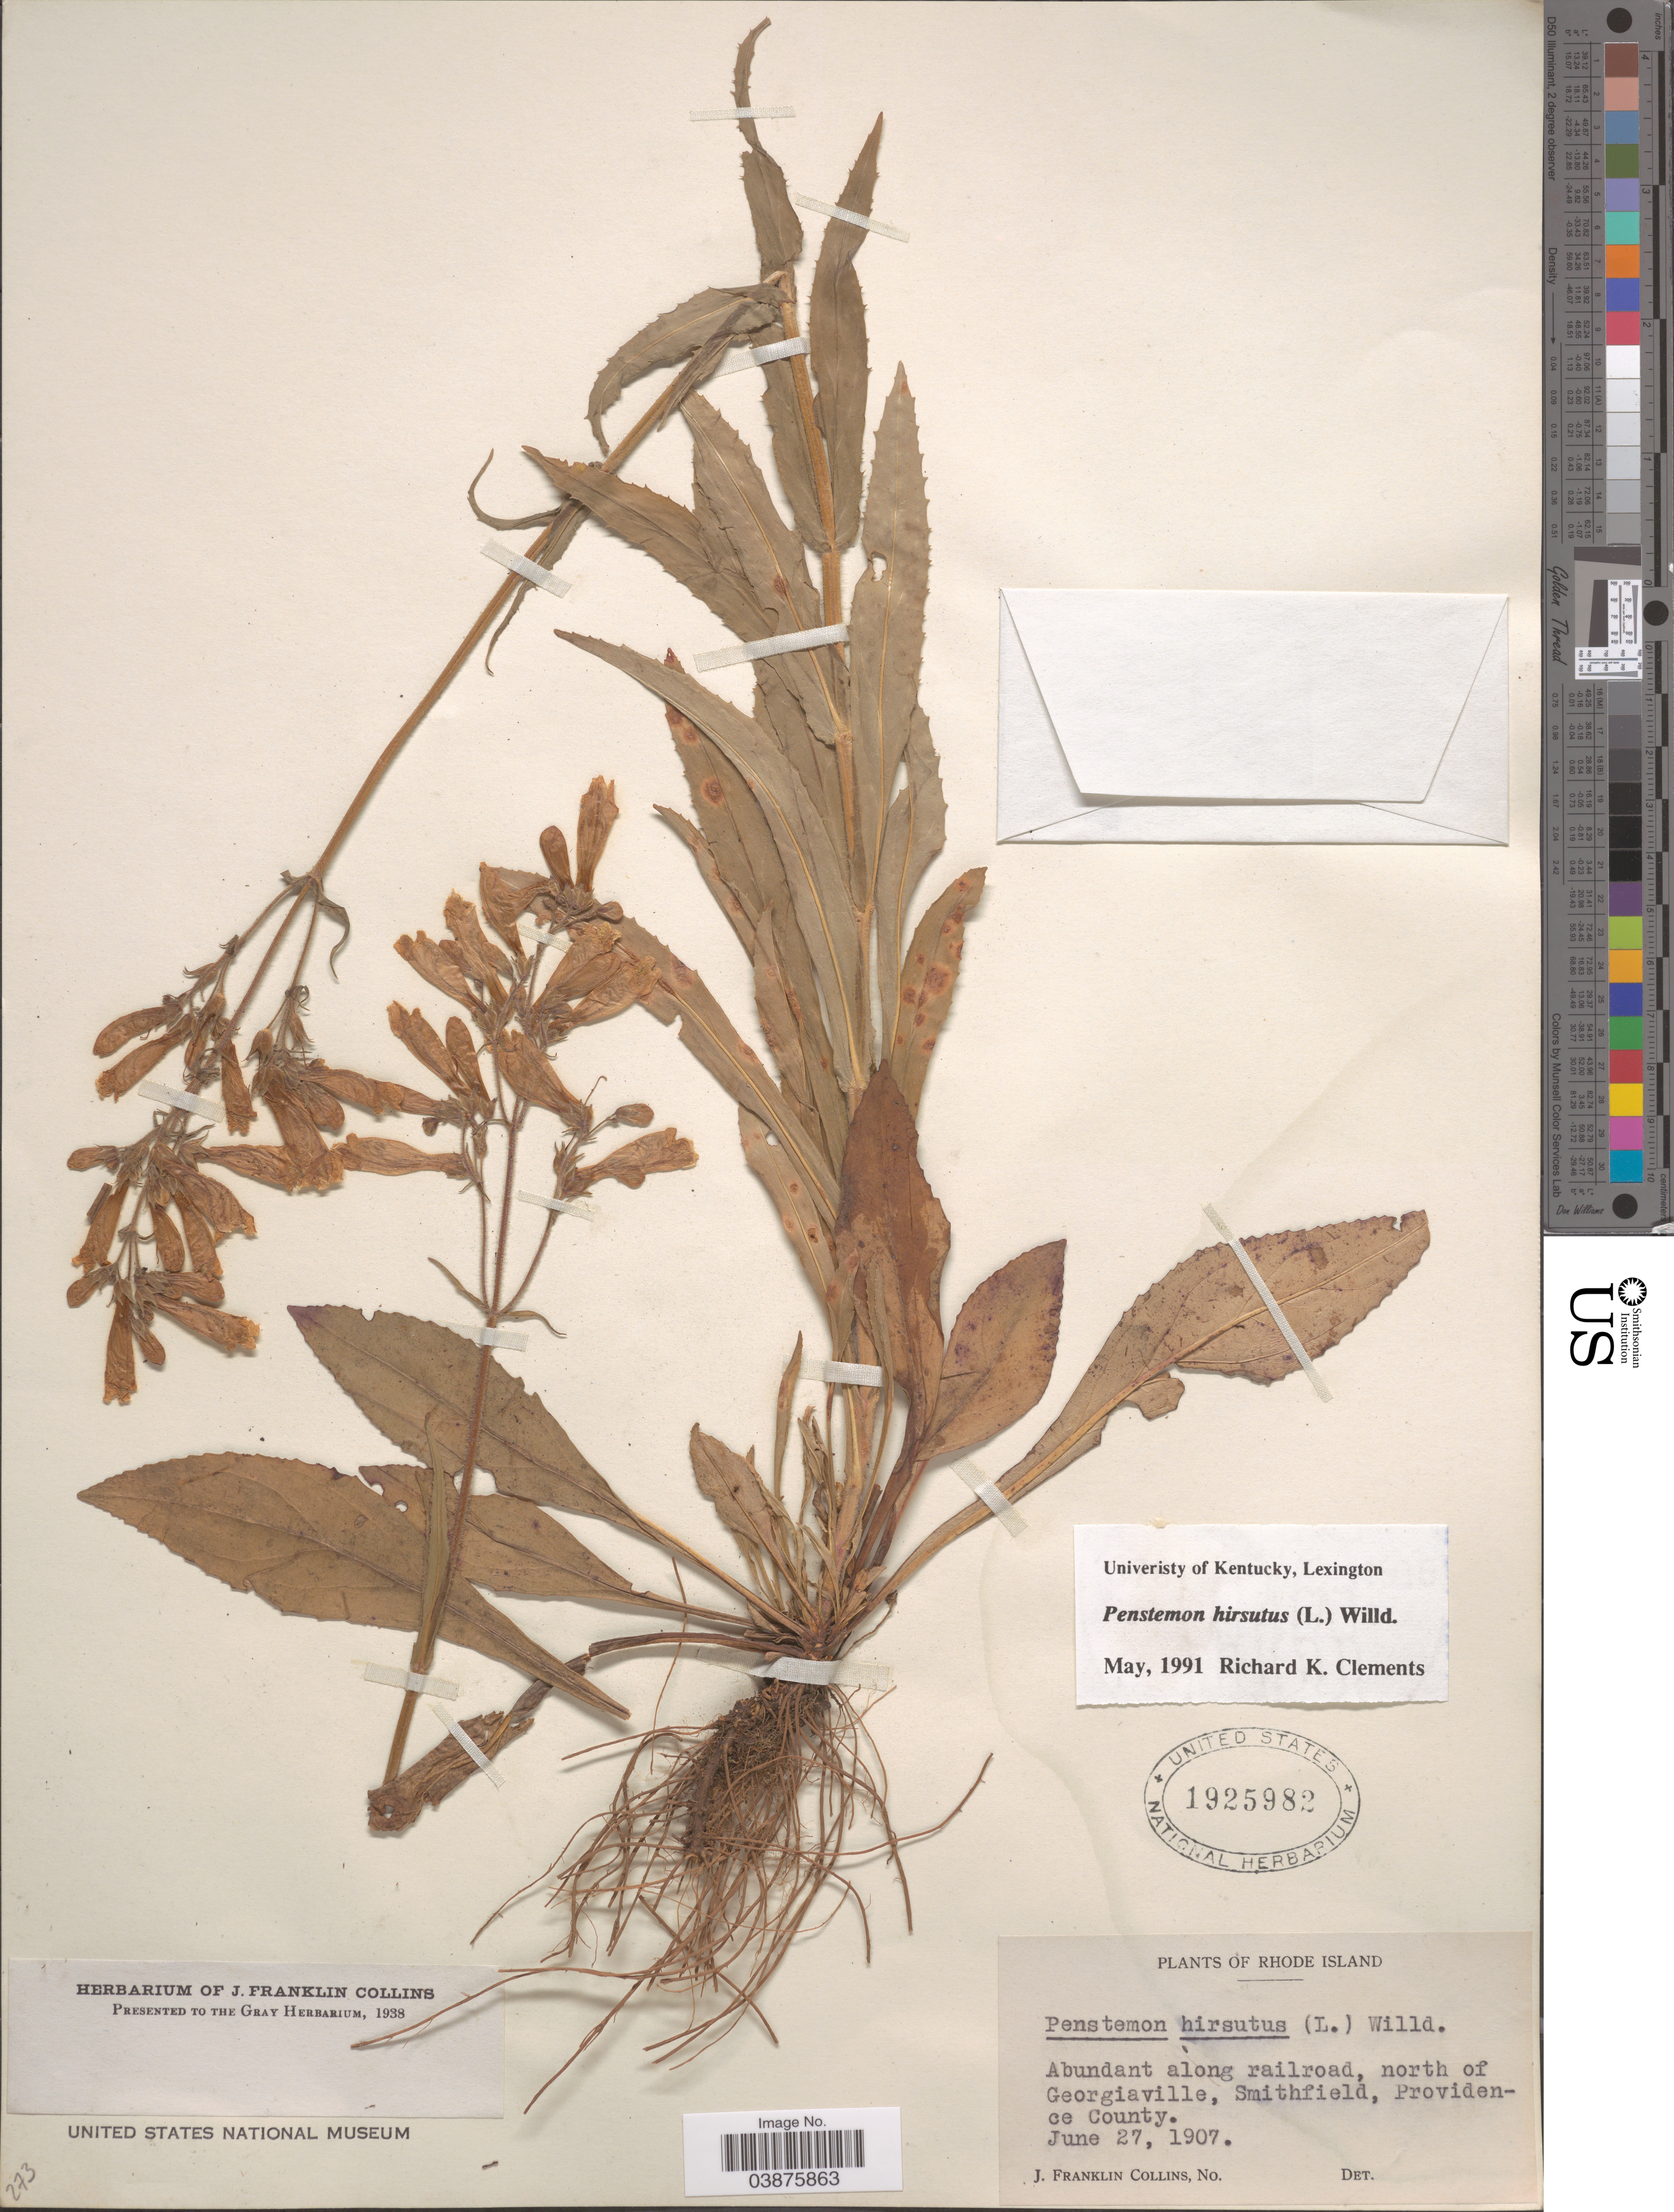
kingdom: Plantae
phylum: Tracheophyta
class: Magnoliopsida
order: Lamiales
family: Plantaginaceae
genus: Penstemon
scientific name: Penstemon hirsutus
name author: (L.) Willd.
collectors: J. Collins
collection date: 1907-06-27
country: United States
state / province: Rhode Island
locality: Along railroad, north of Georgiaville, Smithfield, Providence County.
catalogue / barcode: US 1925982